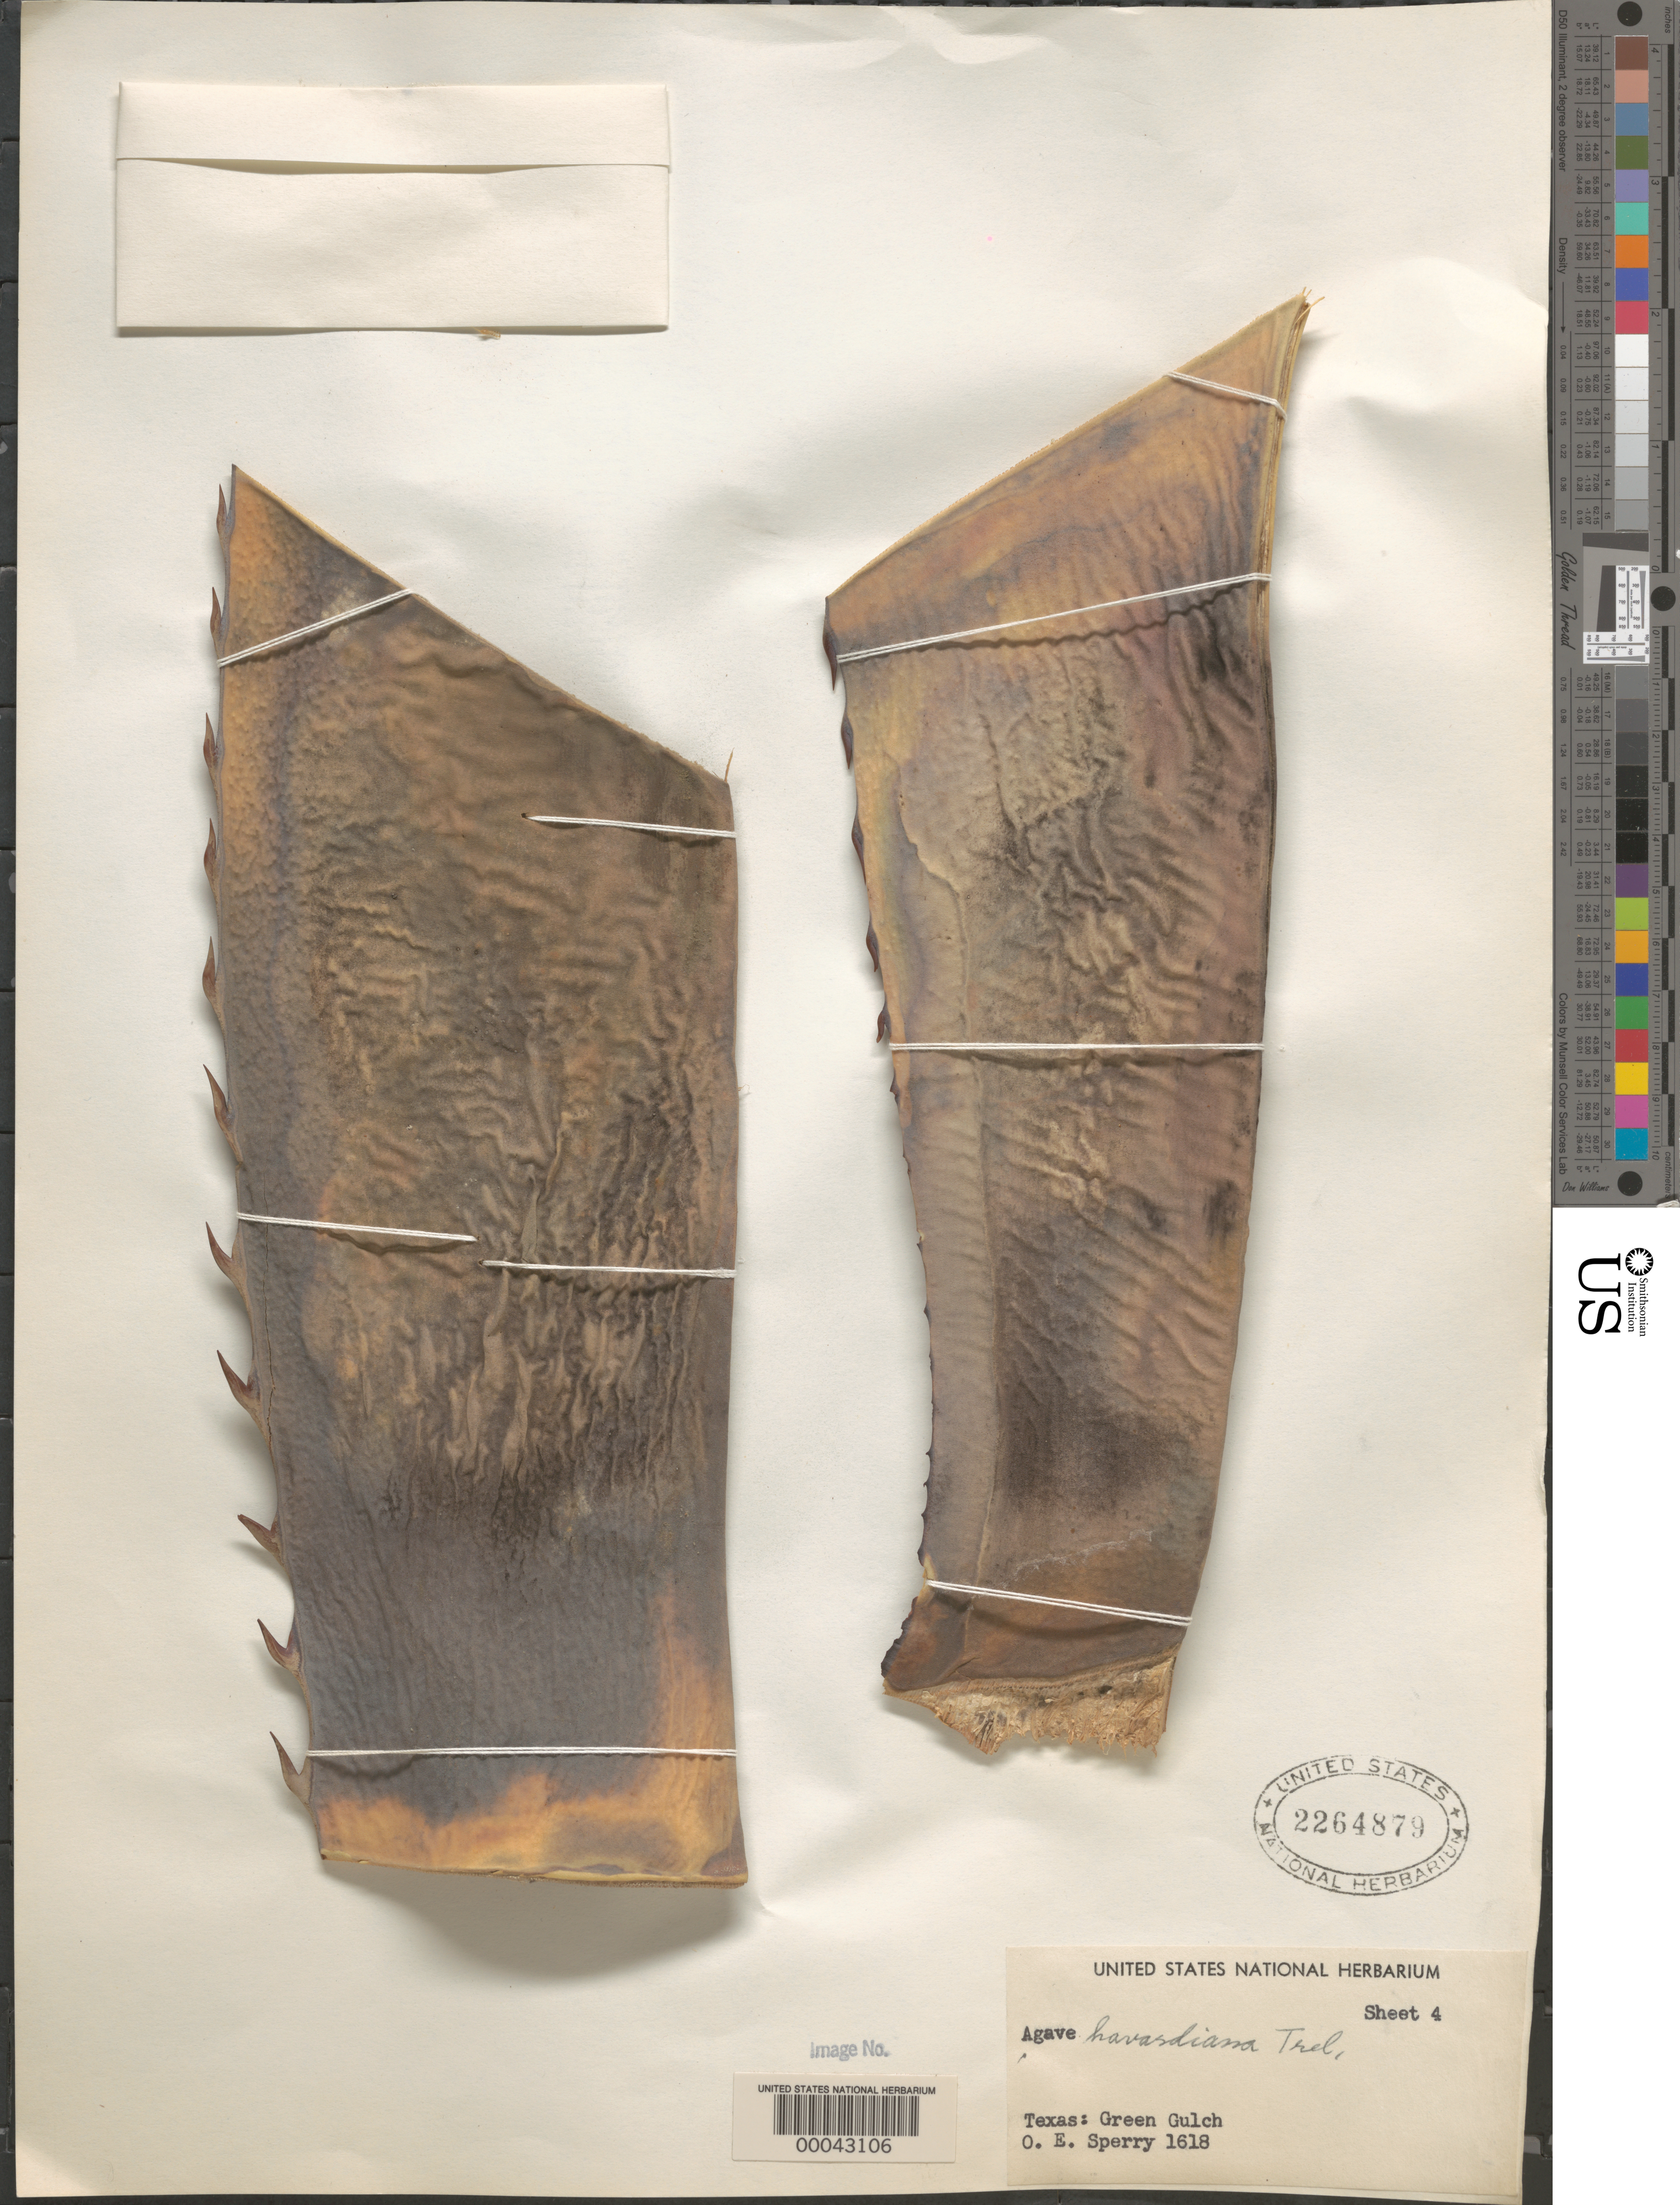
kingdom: Plantae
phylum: Tracheophyta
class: Liliopsida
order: Asparagales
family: Asparagaceae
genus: Agave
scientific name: Agave havardiana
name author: Trel.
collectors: O. E. Sperry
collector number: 1618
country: United States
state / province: Texas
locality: Green Gulch.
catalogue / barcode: US 2264879